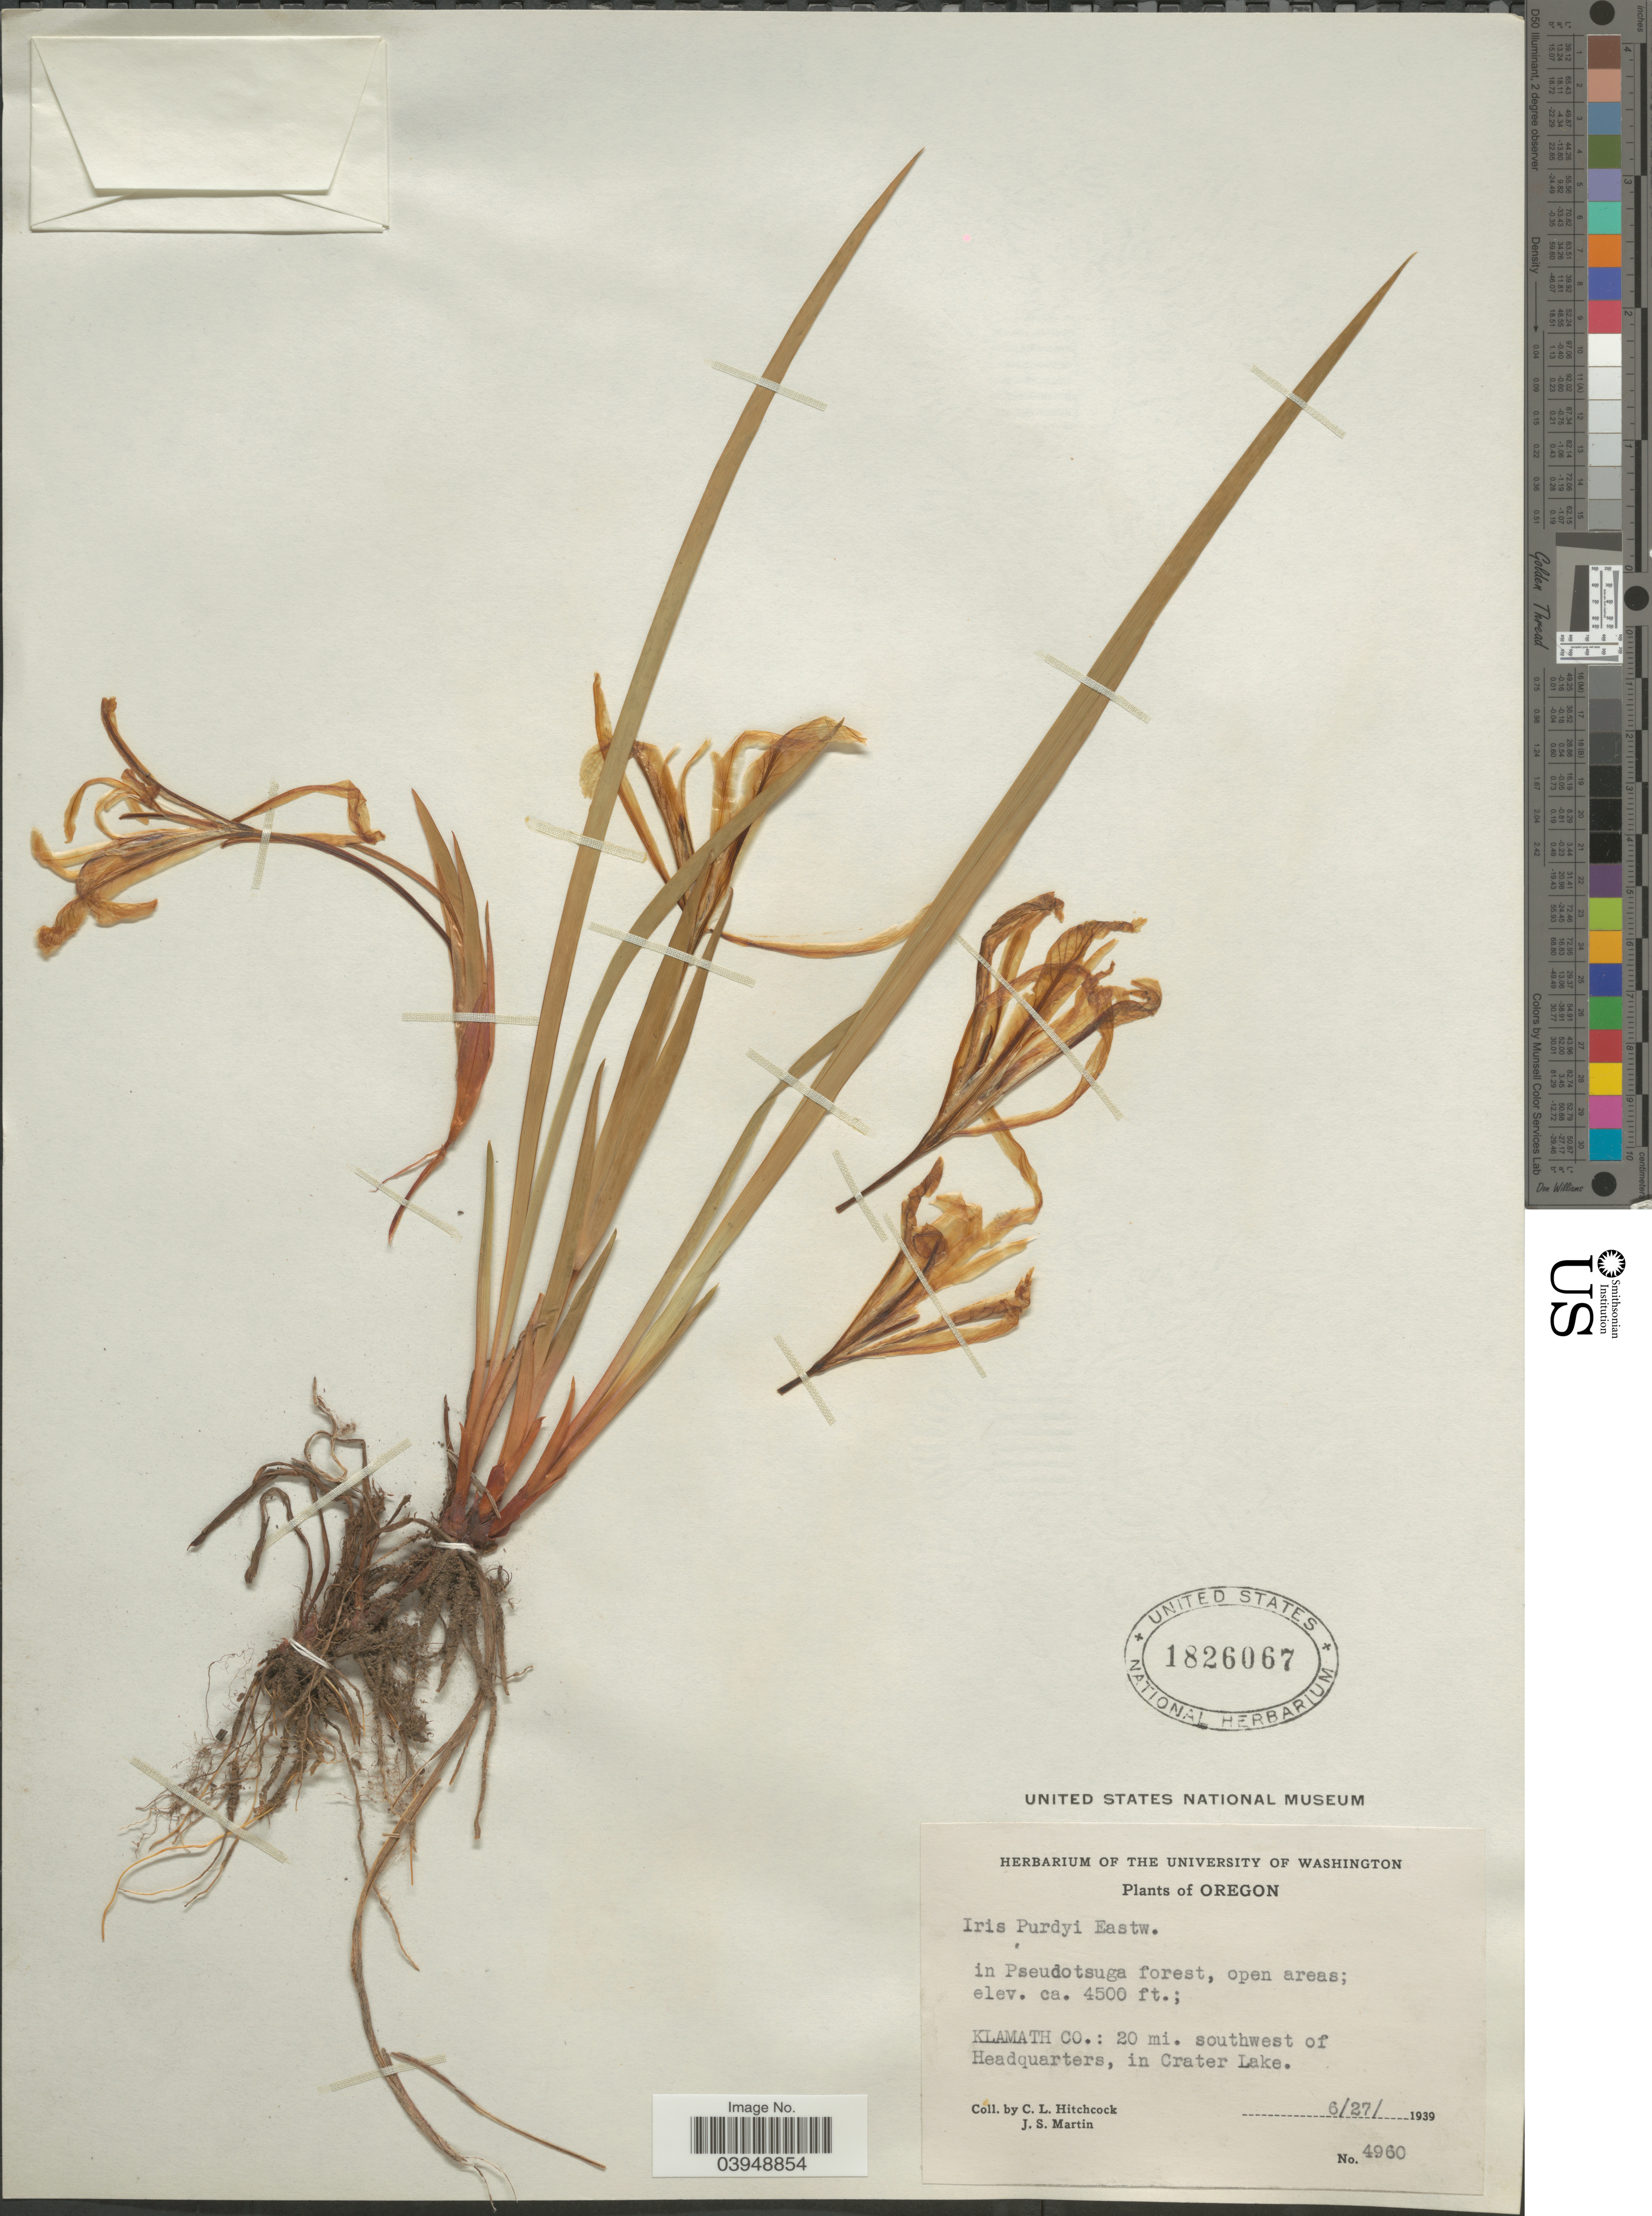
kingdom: Plantae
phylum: Tracheophyta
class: Liliopsida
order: Asparagales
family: Iridaceae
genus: Iris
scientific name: Iris purdyi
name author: Eastw.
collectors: C. L. Hitchcock & J. S. Martin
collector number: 4960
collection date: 1939-06-27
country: United States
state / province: Oregon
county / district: Klamath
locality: Klamath Co.: 20 mi. southwest of Headquarters, in Crater Lake.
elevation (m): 1372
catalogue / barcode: US 1826067